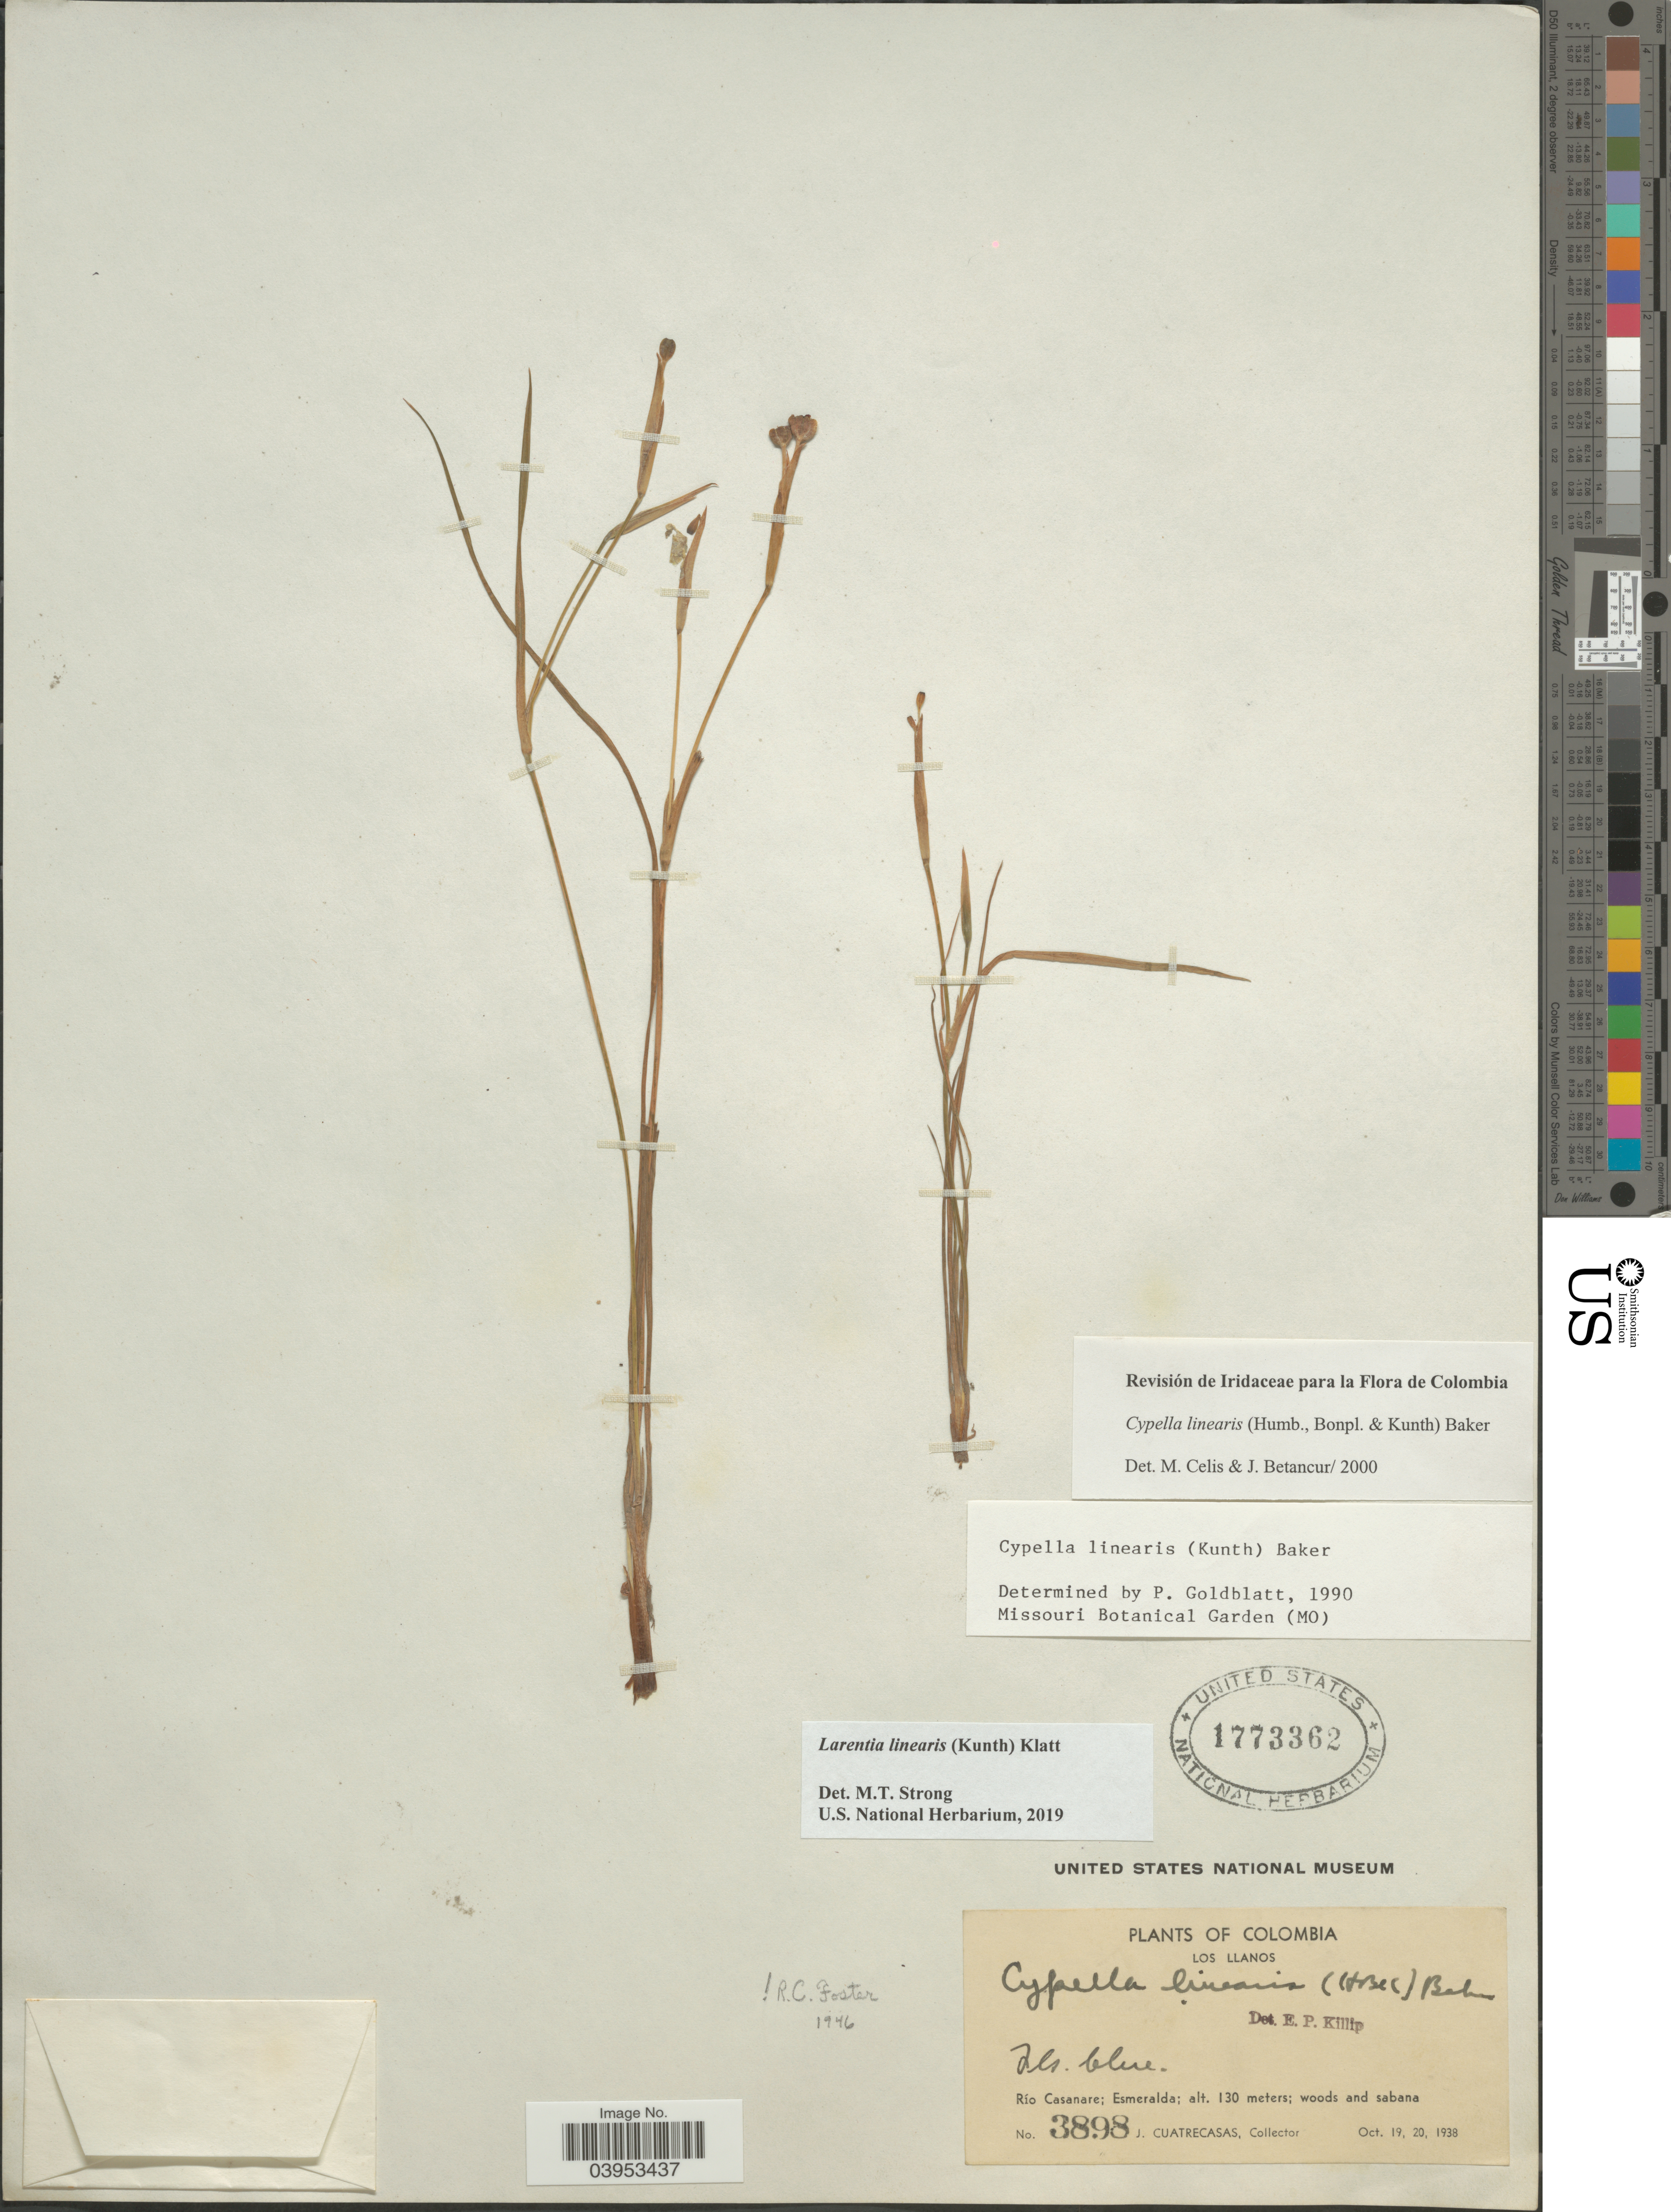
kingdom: Plantae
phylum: Tracheophyta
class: Liliopsida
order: Asparagales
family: Iridaceae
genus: Larentia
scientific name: Larentia linearis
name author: (Kunth) Klatt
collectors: J. Cuatrecasas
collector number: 3898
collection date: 1938-10-19/1938-10-20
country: Colombia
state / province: Casanare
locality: Los Llanos. Río Casanare; Esmeralda.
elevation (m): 130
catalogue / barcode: US 1773362